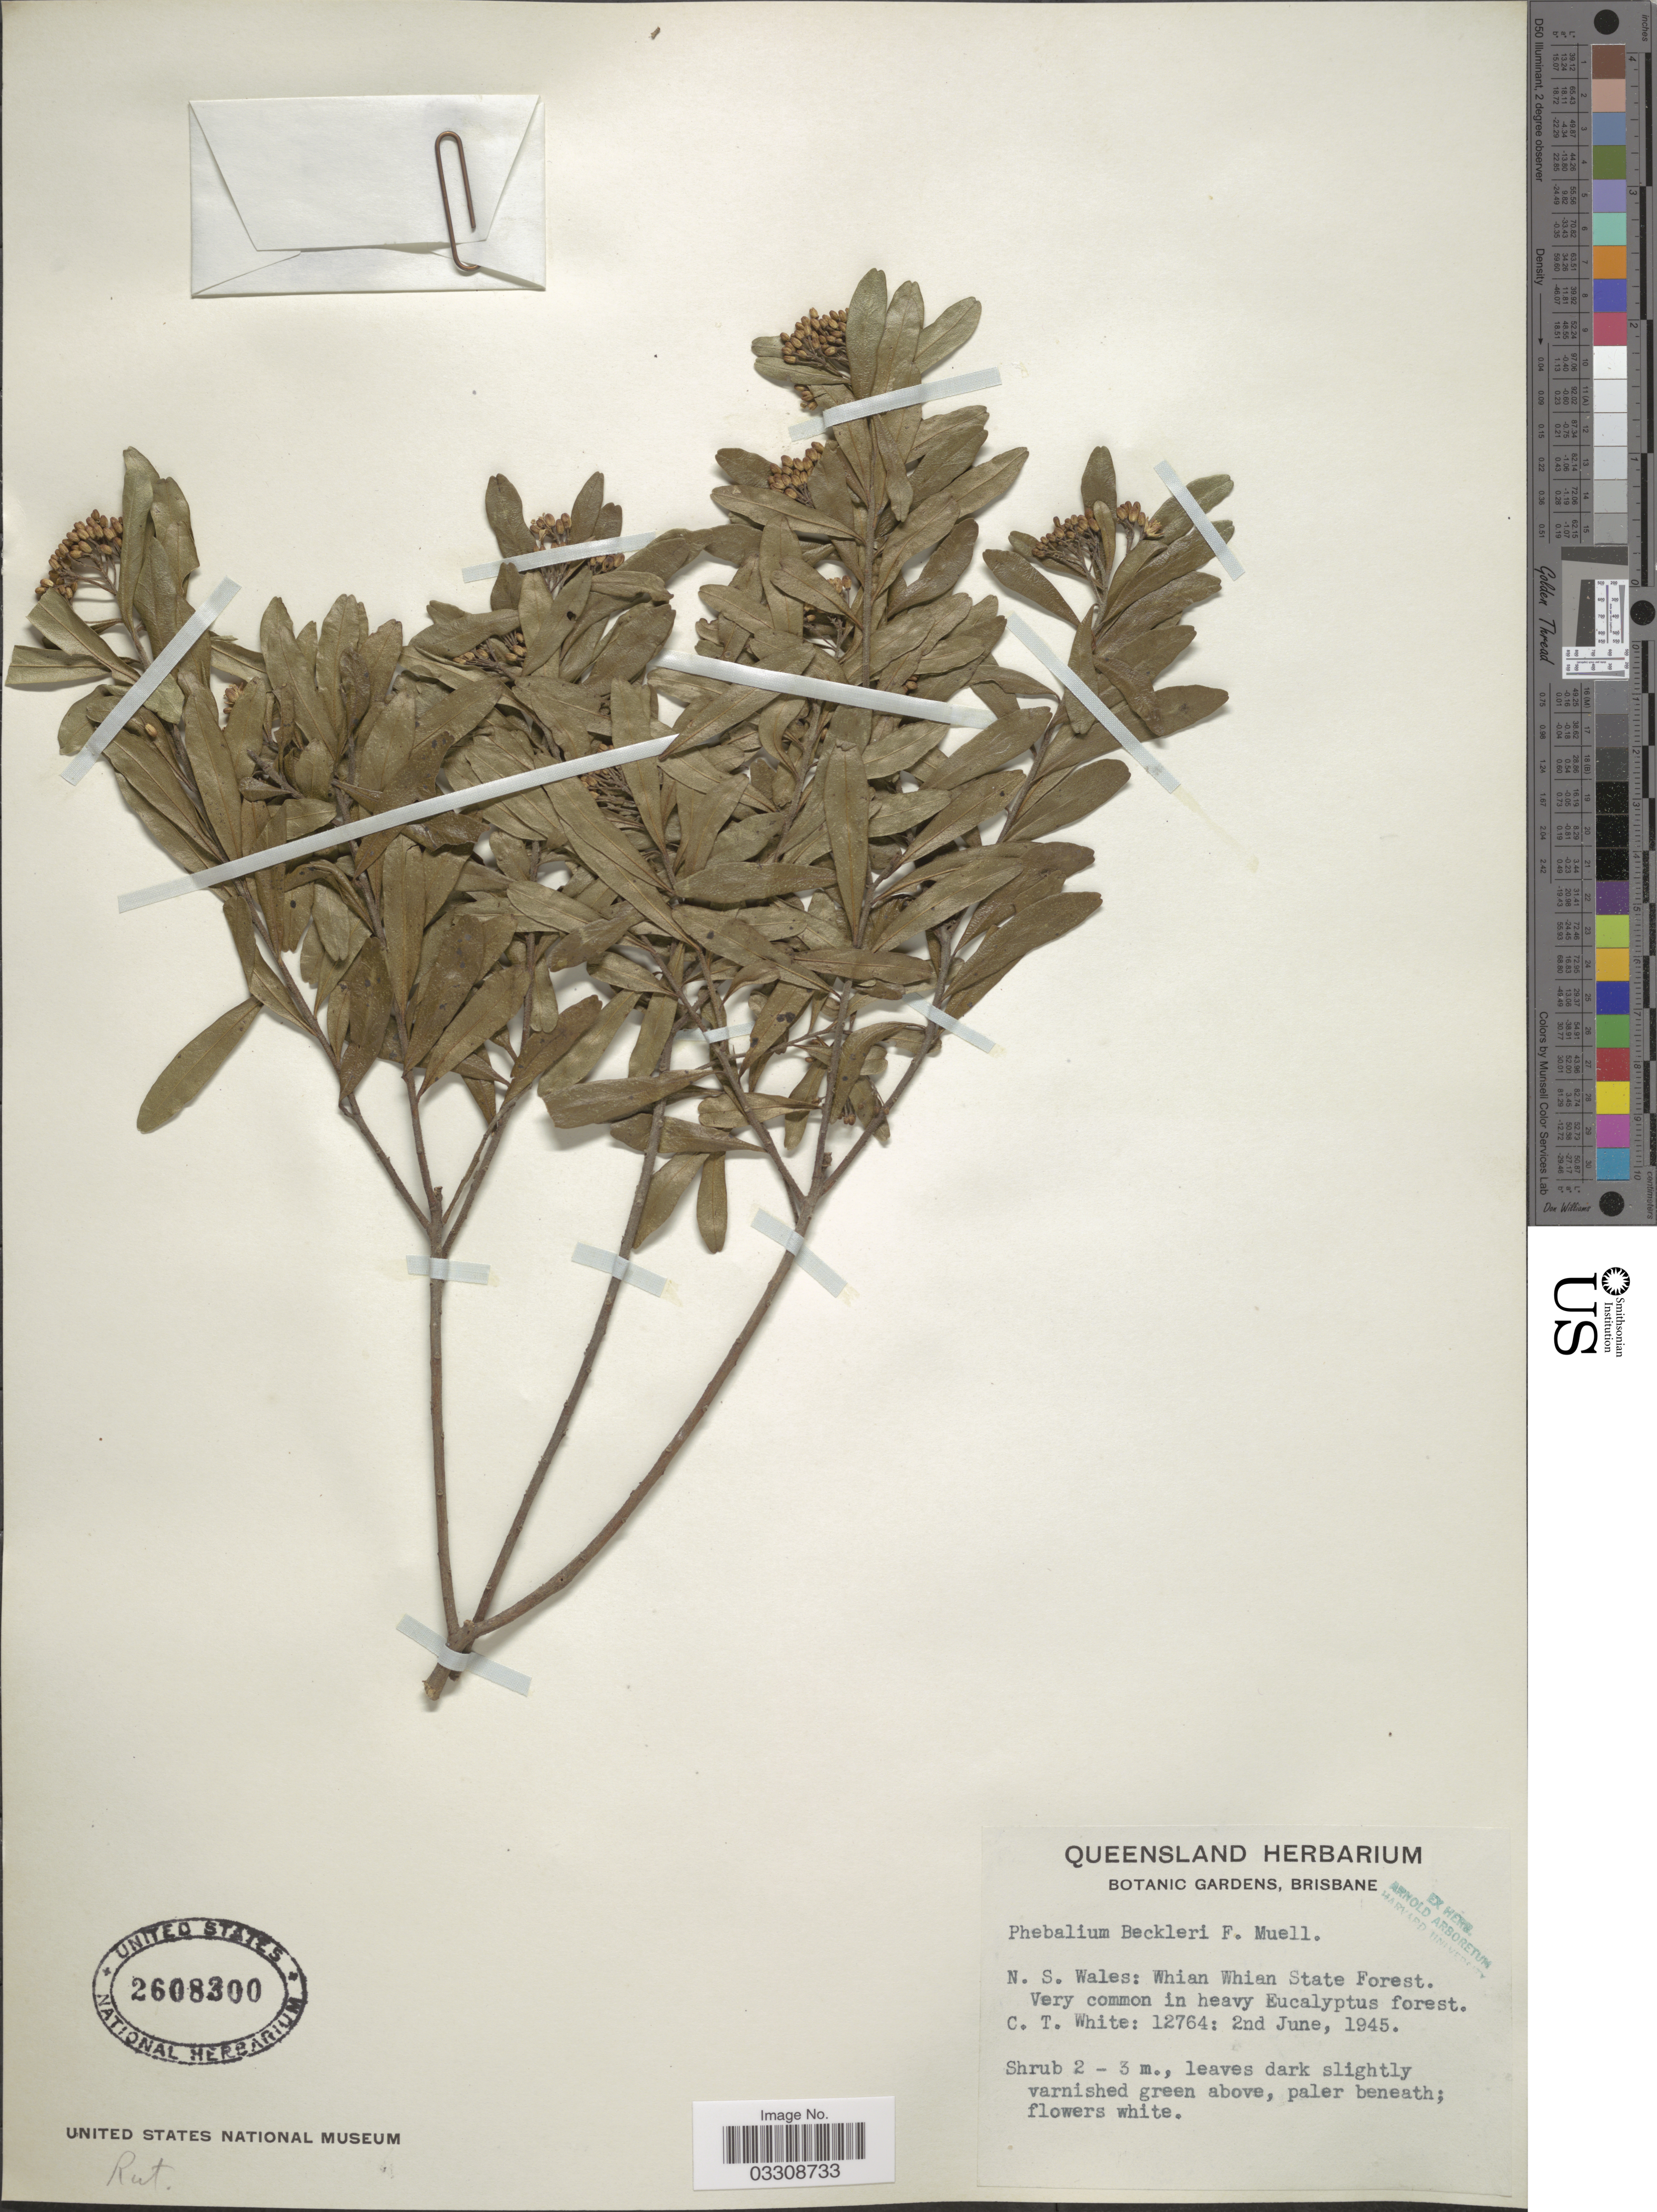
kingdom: Plantae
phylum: Tracheophyta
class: Magnoliopsida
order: Sapindales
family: Rutaceae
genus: Leionema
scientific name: Leionema elatius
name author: (F. Muell.) Paul G. Wilson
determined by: Strong, Mark T., (BOT), Smithsonian Institution - National Museum of Natural History (UNITED STATES)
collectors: C. T. White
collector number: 12764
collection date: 1945-06-02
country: Australia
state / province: New South Wales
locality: Whian Whian State Forest.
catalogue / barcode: US 2608300